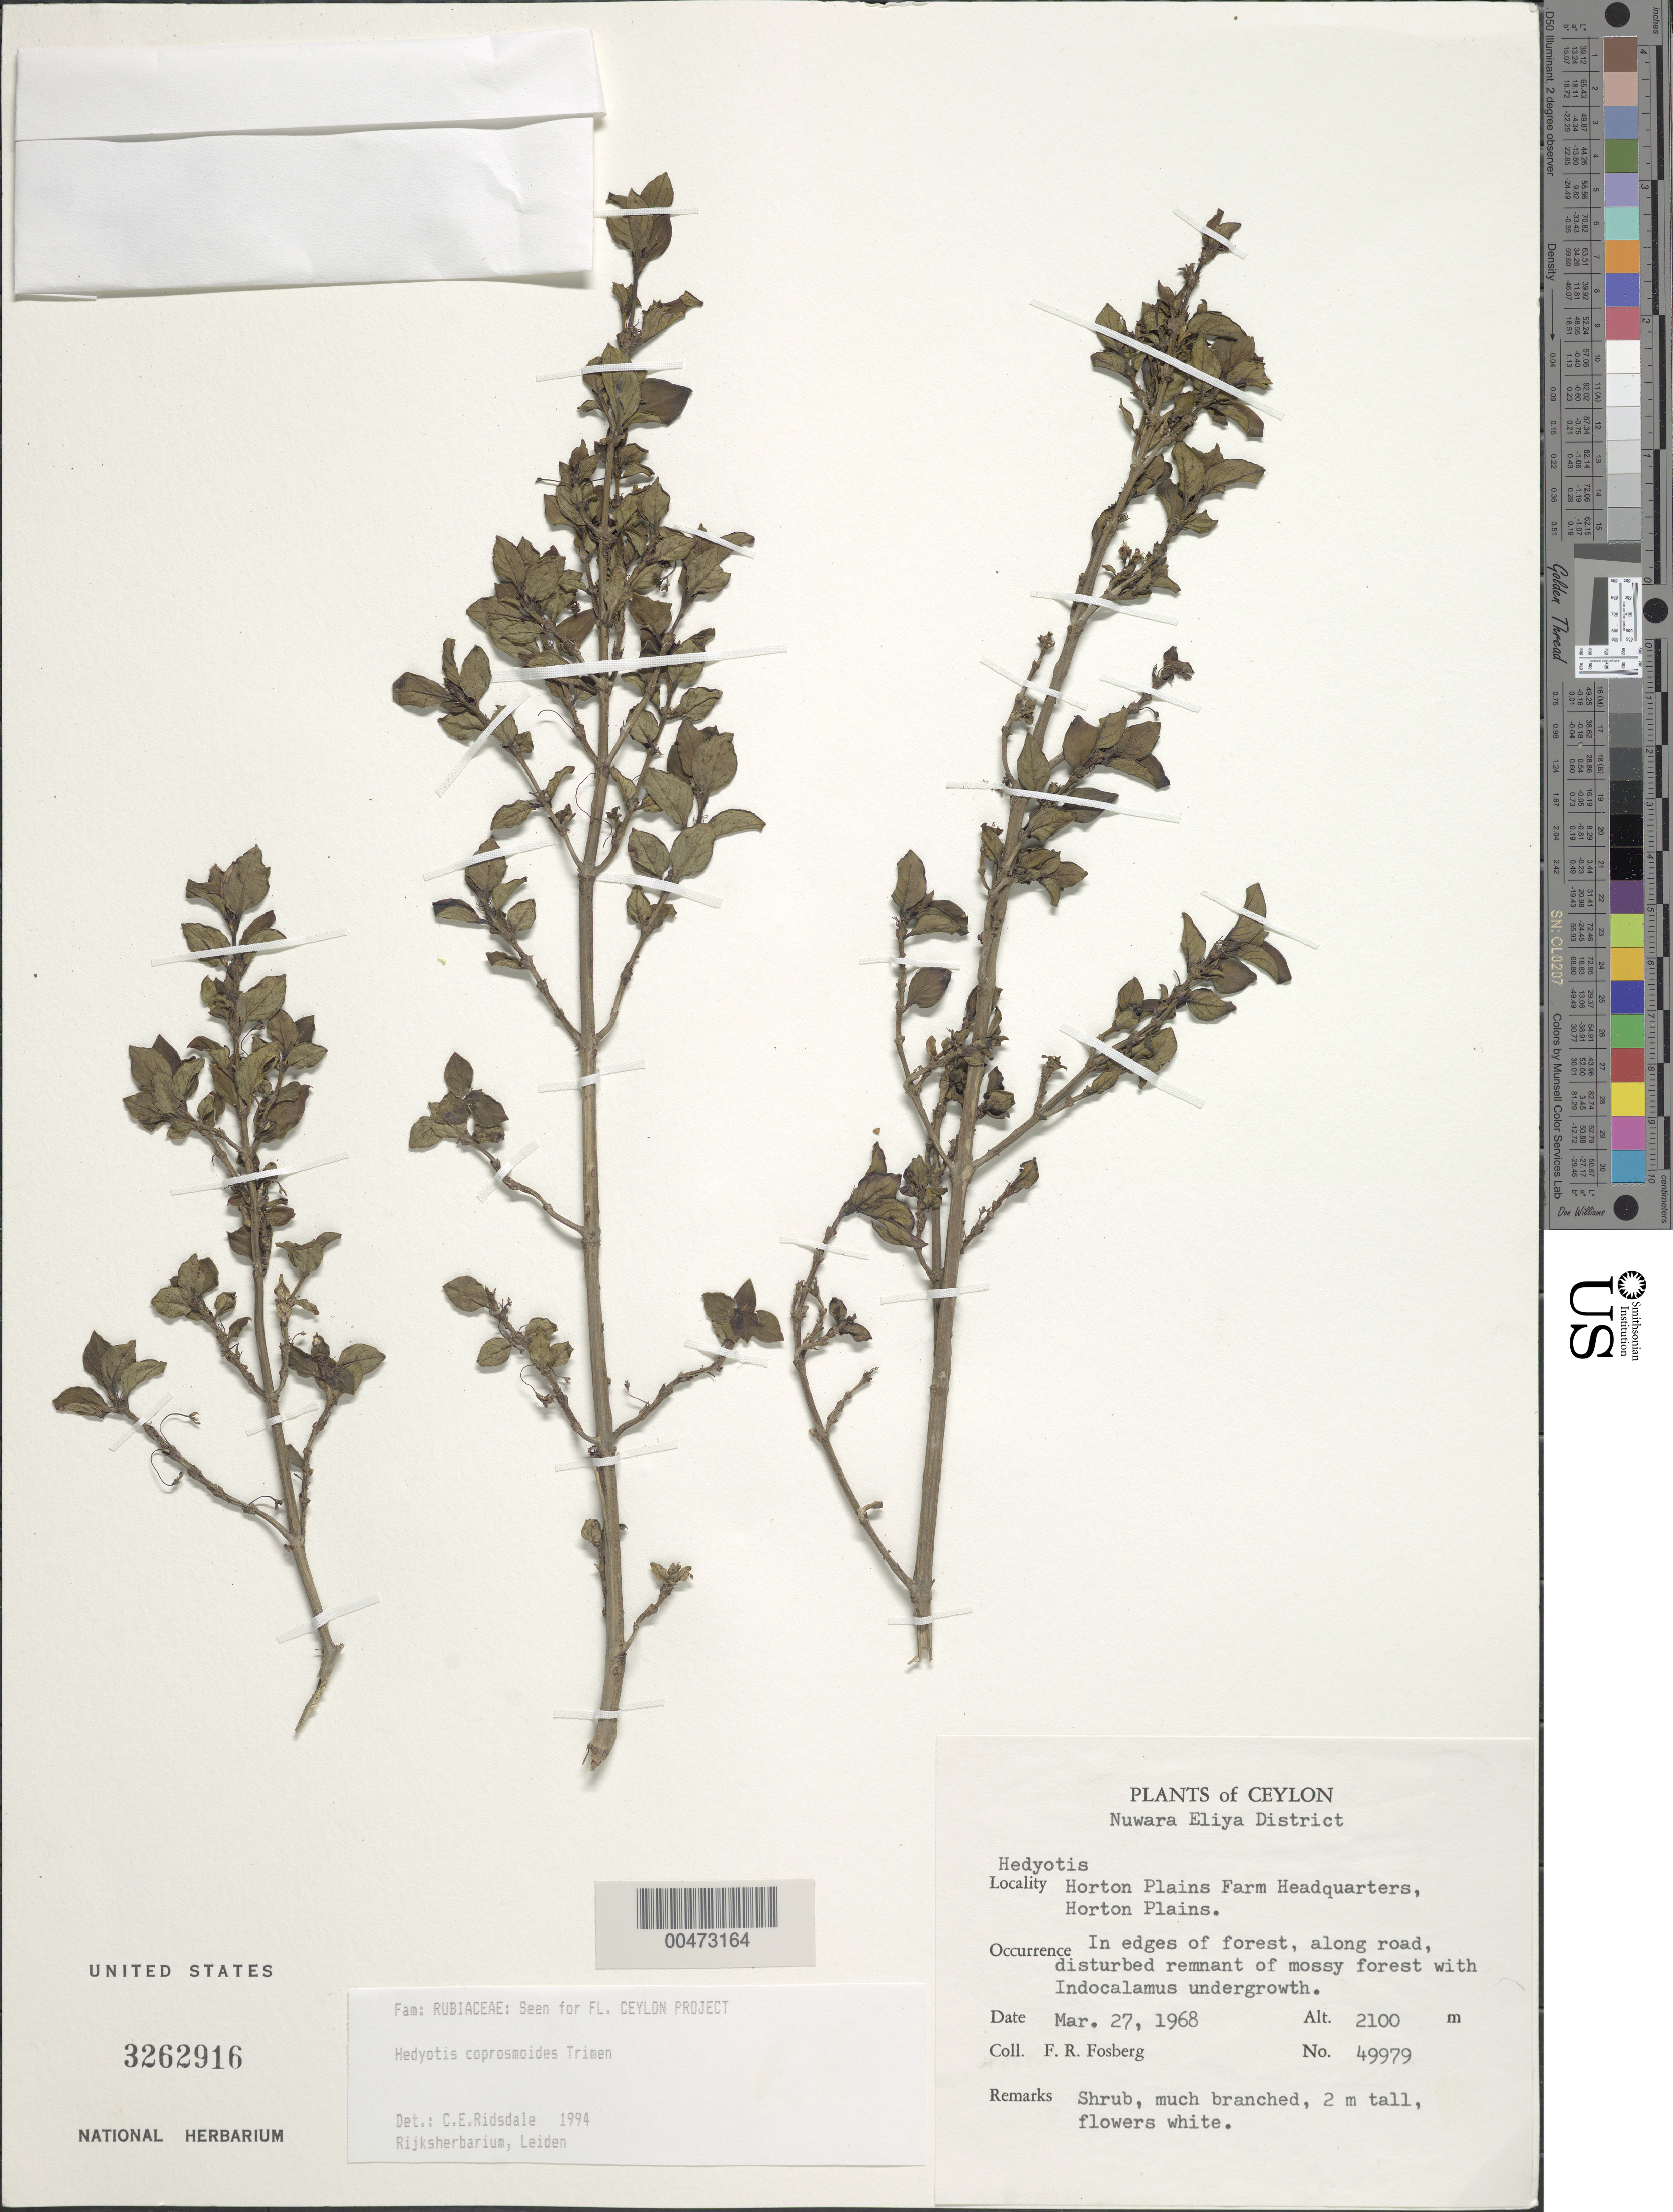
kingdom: Plantae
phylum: Tracheophyta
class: Magnoliopsida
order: Gentianales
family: Rubiaceae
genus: Hedyotis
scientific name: Hedyotis coprosmoides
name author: Trimen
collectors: F. R. Fosberg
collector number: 49979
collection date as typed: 27 Mar 1968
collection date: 1968-03-27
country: Sri Lanka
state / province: Central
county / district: Nuwara Eliya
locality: Horton Plains, Horton Plains Farm Headquarters, Nuwara Eliya Dist.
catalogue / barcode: US 3262916